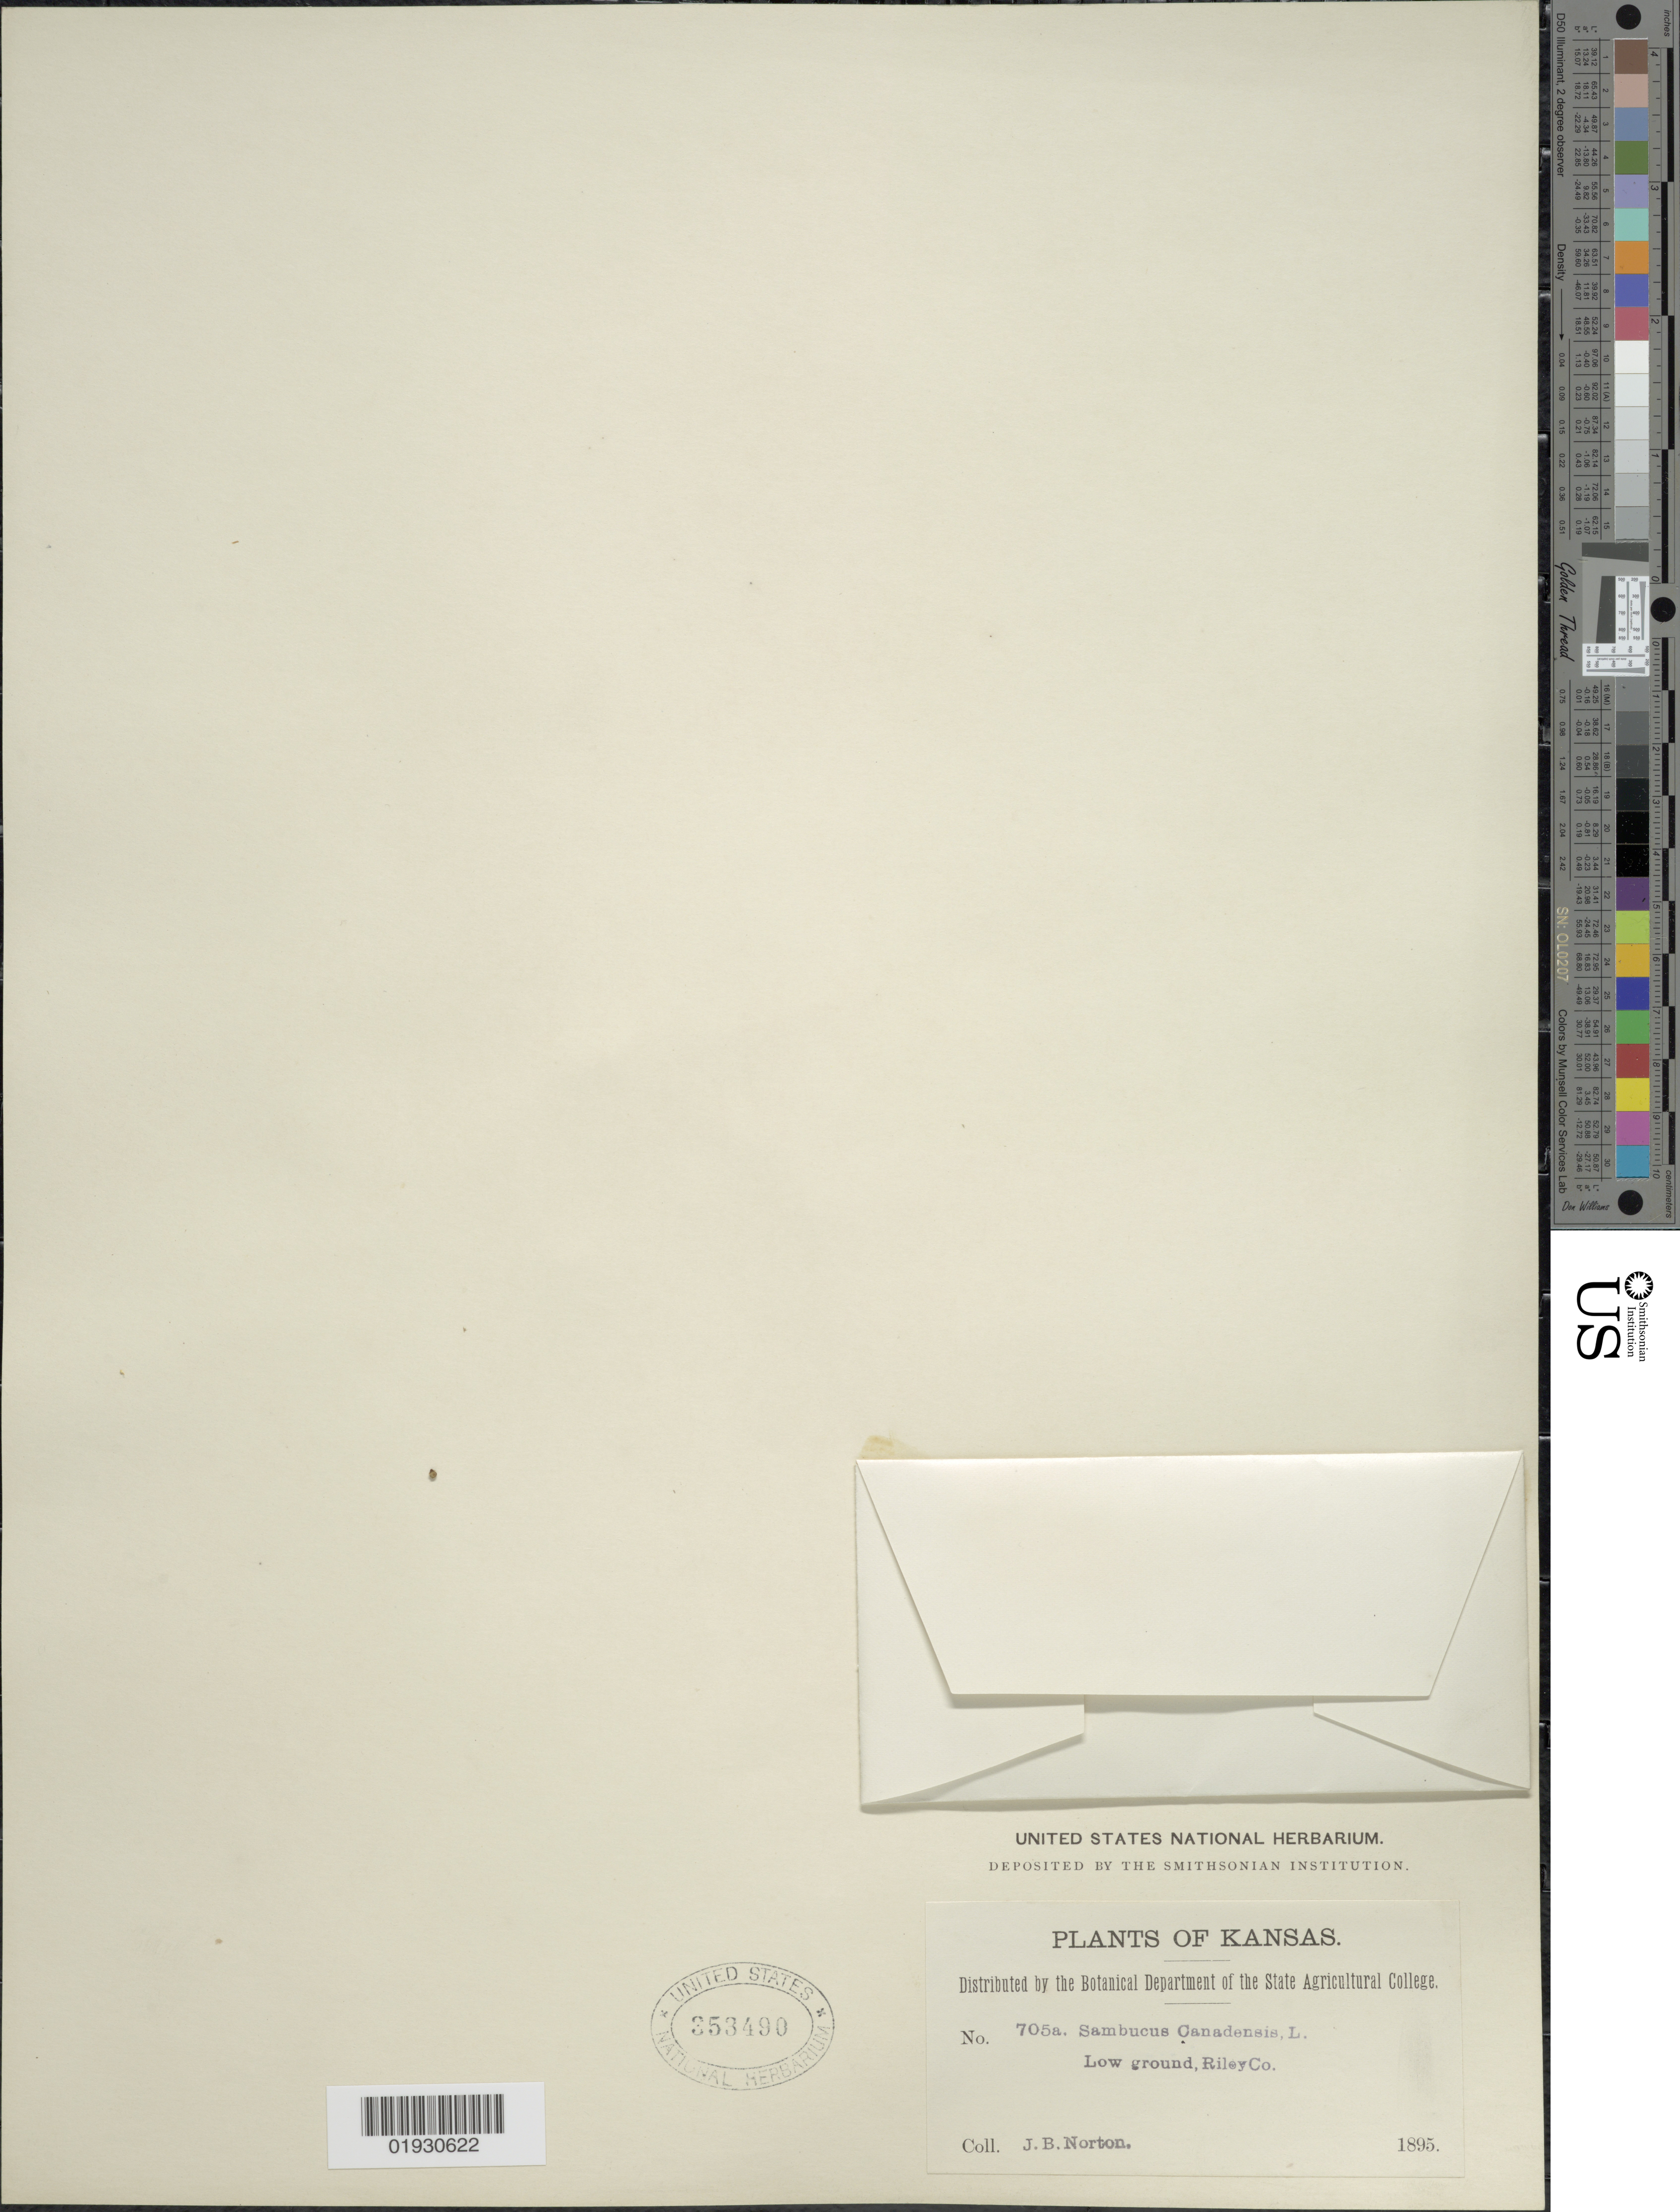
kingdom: Plantae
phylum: Tracheophyta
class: Magnoliopsida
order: Dipsacales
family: Viburnaceae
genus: Sambucus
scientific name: Sambucus canadensis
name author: L.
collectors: J. B. Norton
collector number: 705a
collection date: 1895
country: United States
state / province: Kansas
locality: Low ground, Riley Co.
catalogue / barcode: US 353490